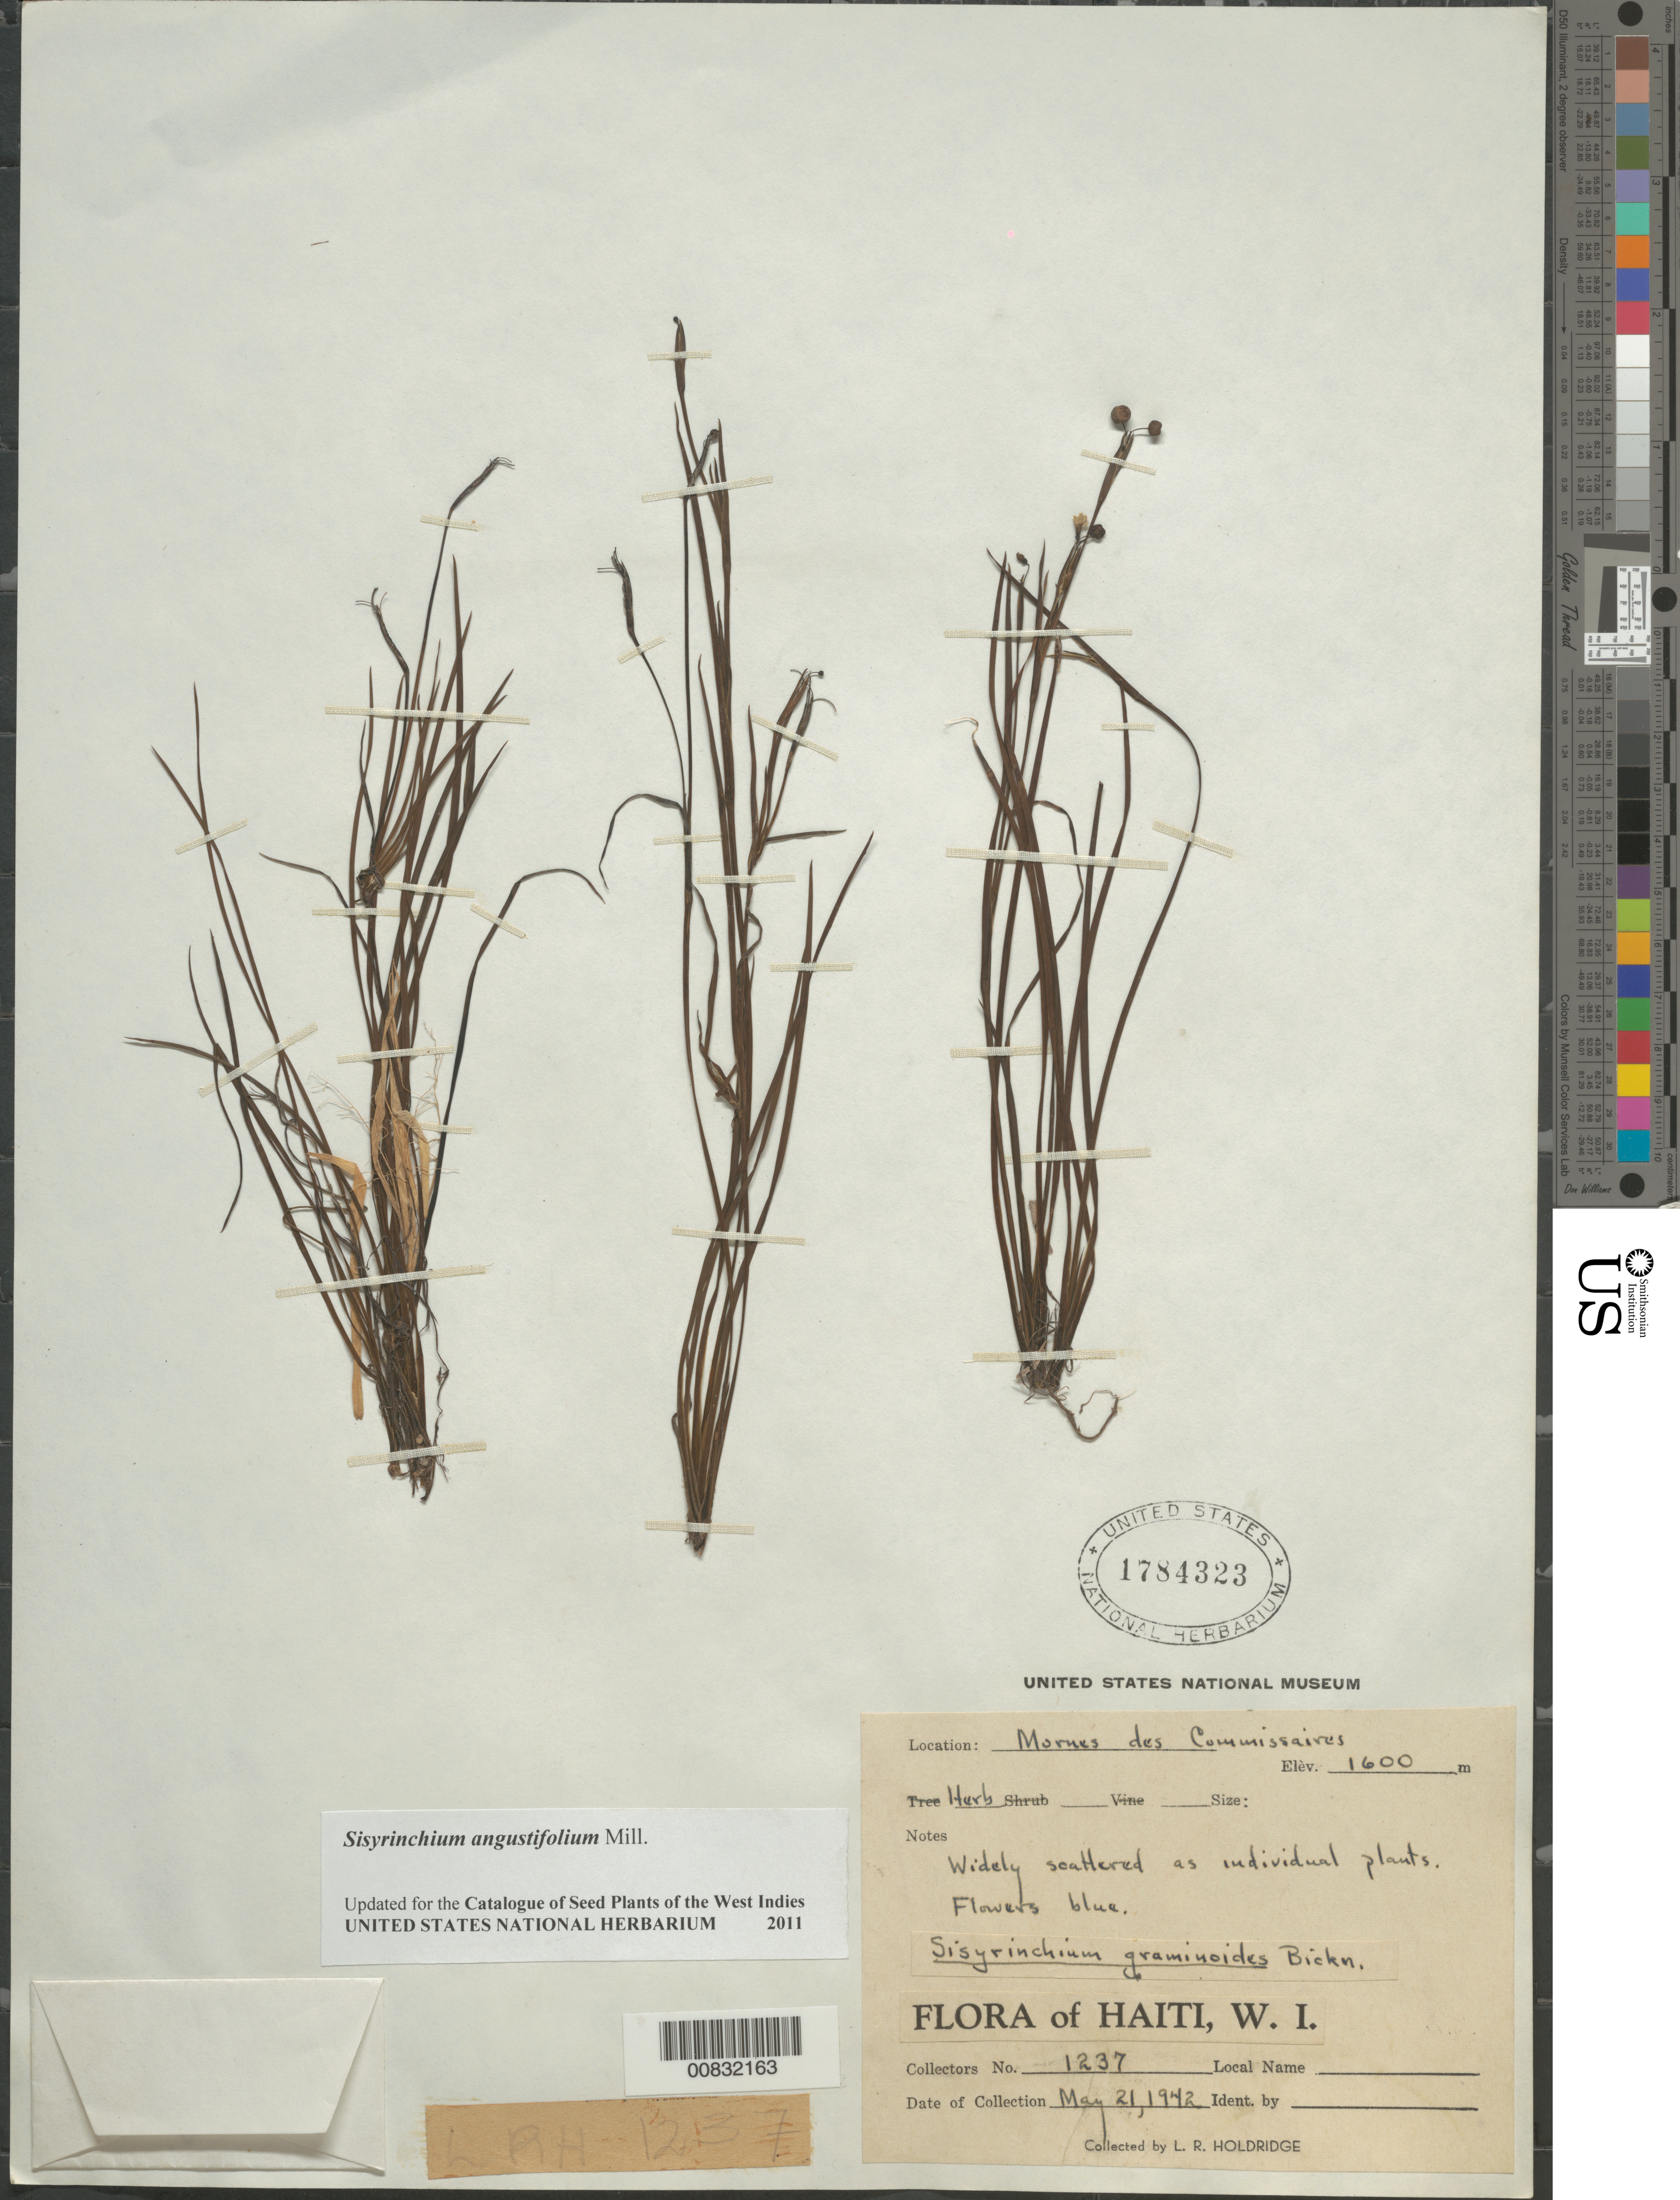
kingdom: Plantae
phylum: Tracheophyta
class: Liliopsida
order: Asparagales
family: Iridaceae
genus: Sisyrinchium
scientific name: Sisyrinchium angustifolium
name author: Mill.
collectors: L. Holdridge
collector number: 1237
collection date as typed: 21 May 1942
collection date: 1942-05-21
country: Haiti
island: Hispaniola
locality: Mornes des Commissaires.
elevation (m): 1600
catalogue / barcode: US 1784323